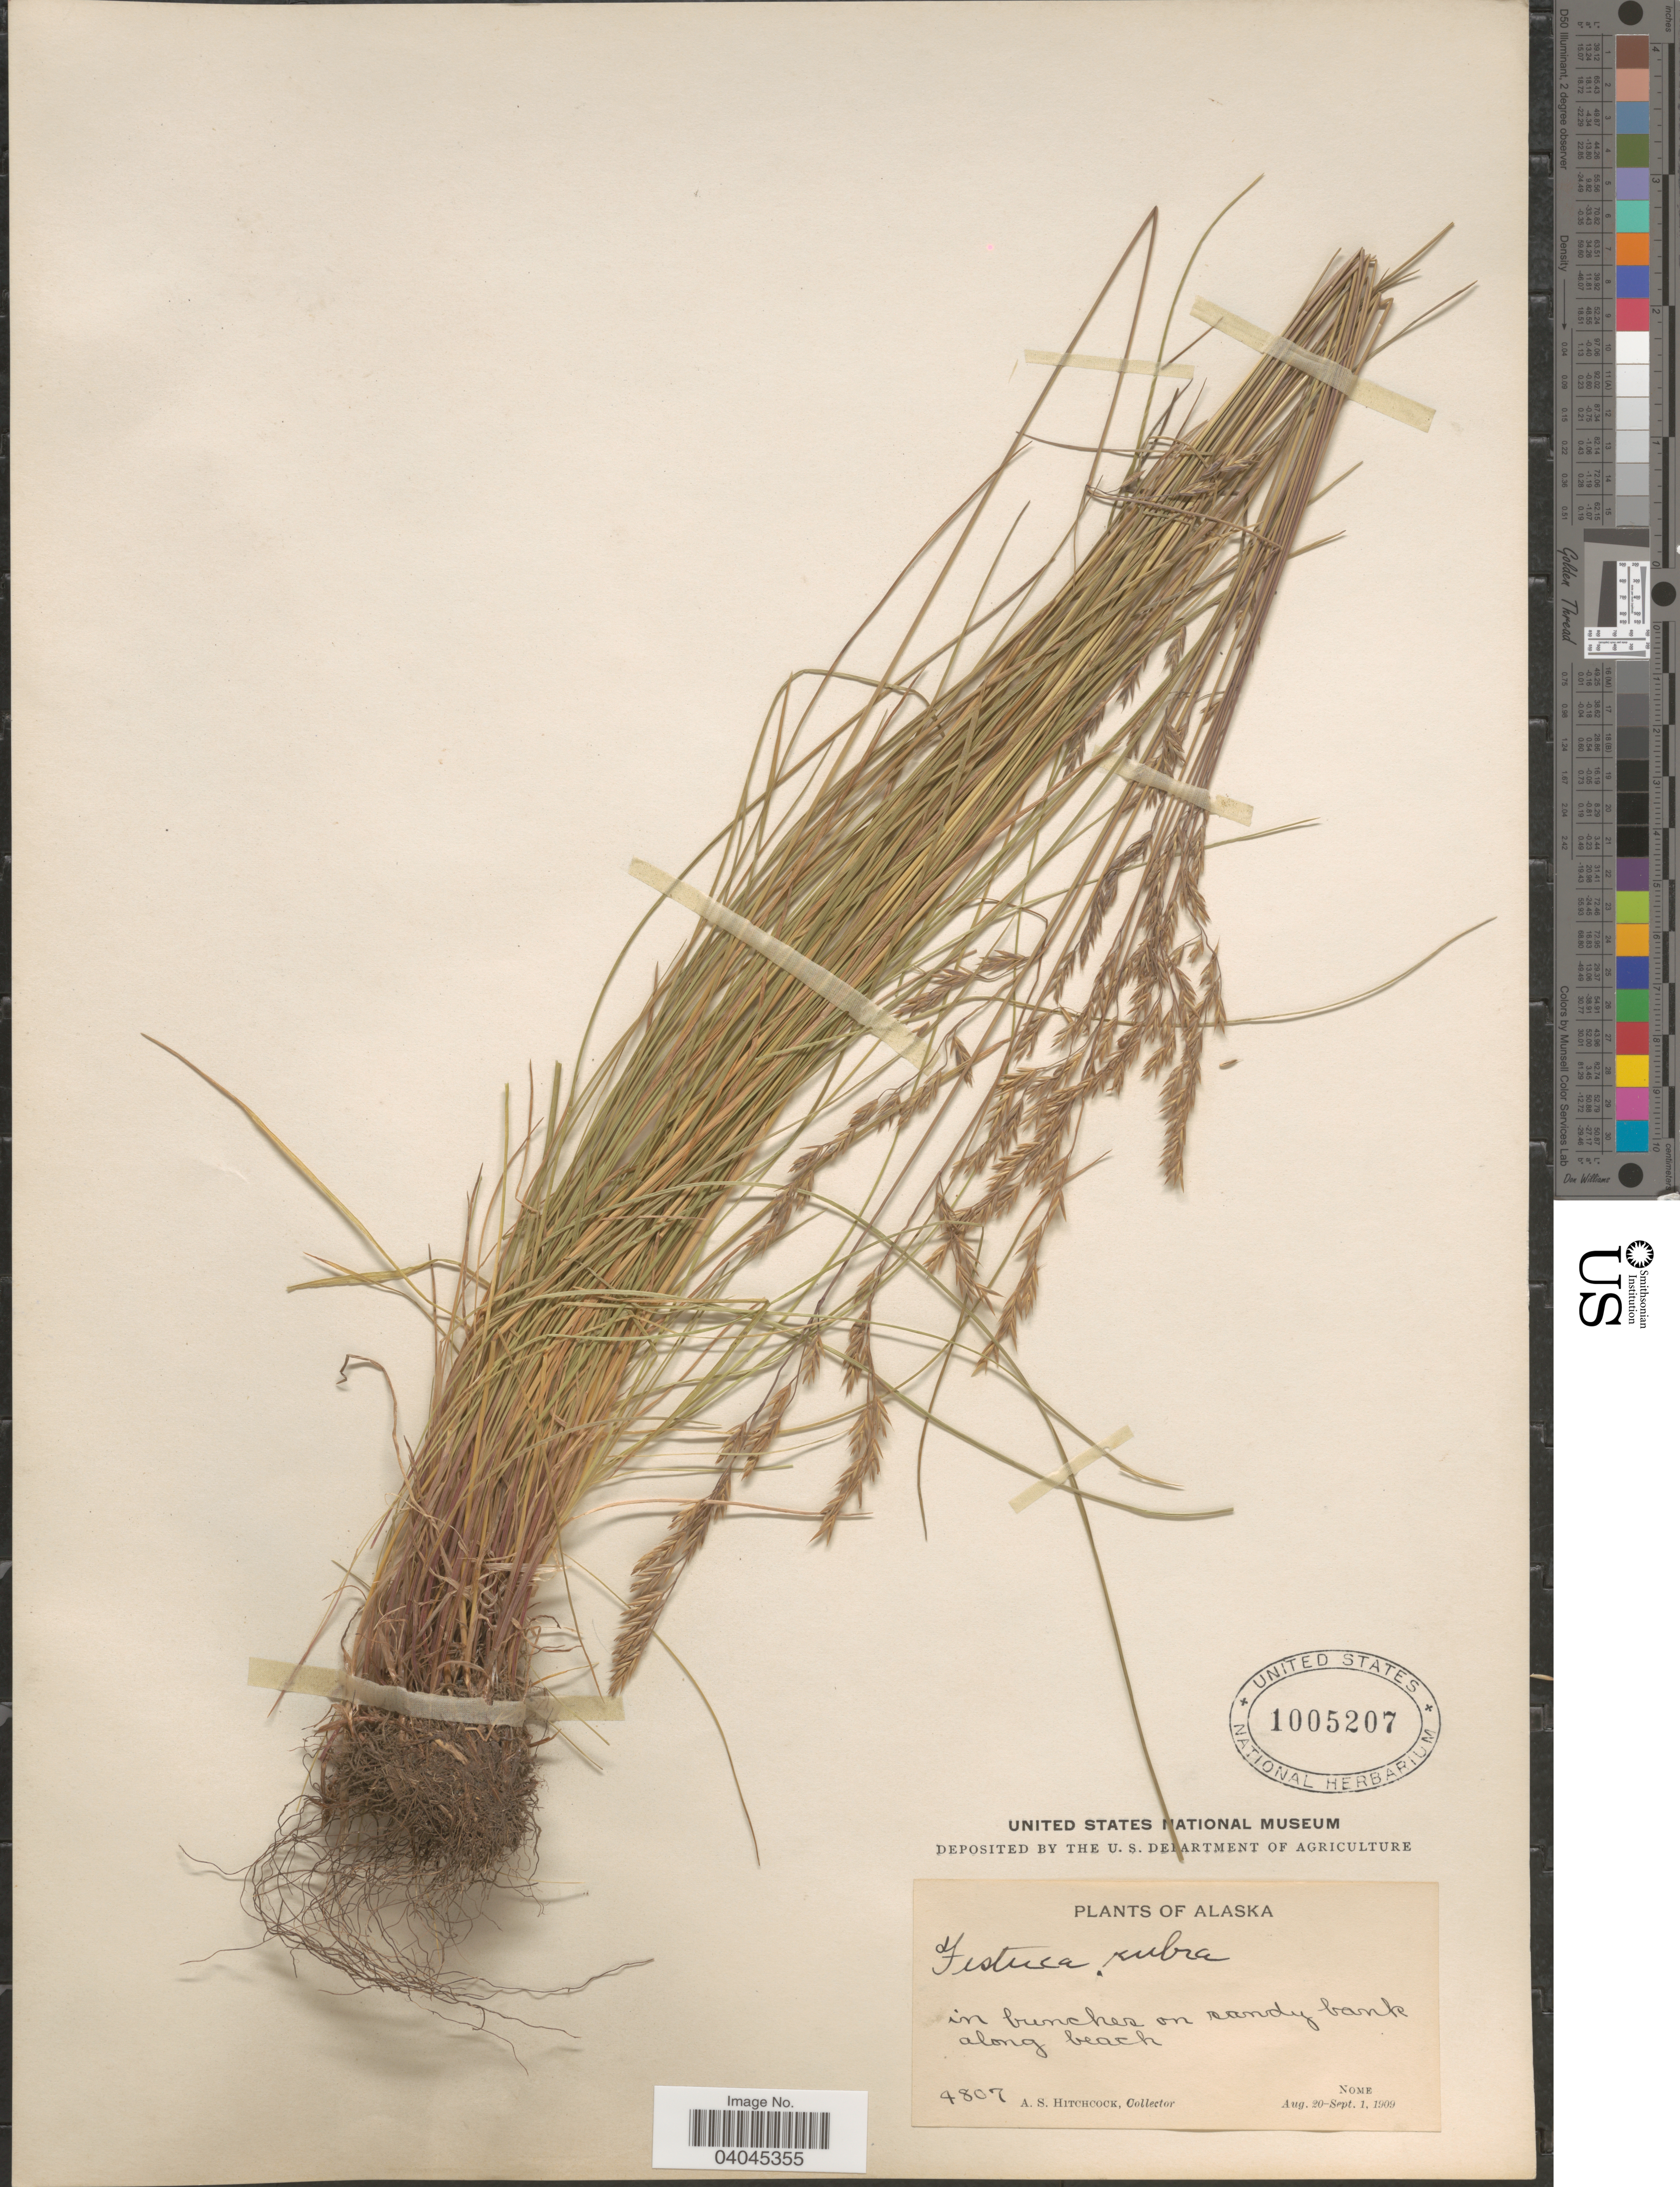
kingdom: Plantae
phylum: Tracheophyta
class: Liliopsida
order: Poales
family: Poaceae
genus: Festuca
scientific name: Festuca rubra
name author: L.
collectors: A. S. Hitchcock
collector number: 4807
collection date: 1909-08-20/1909-09-01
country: United States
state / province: Alaska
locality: On sandy bank along beach, Nome.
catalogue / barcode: US 1005207